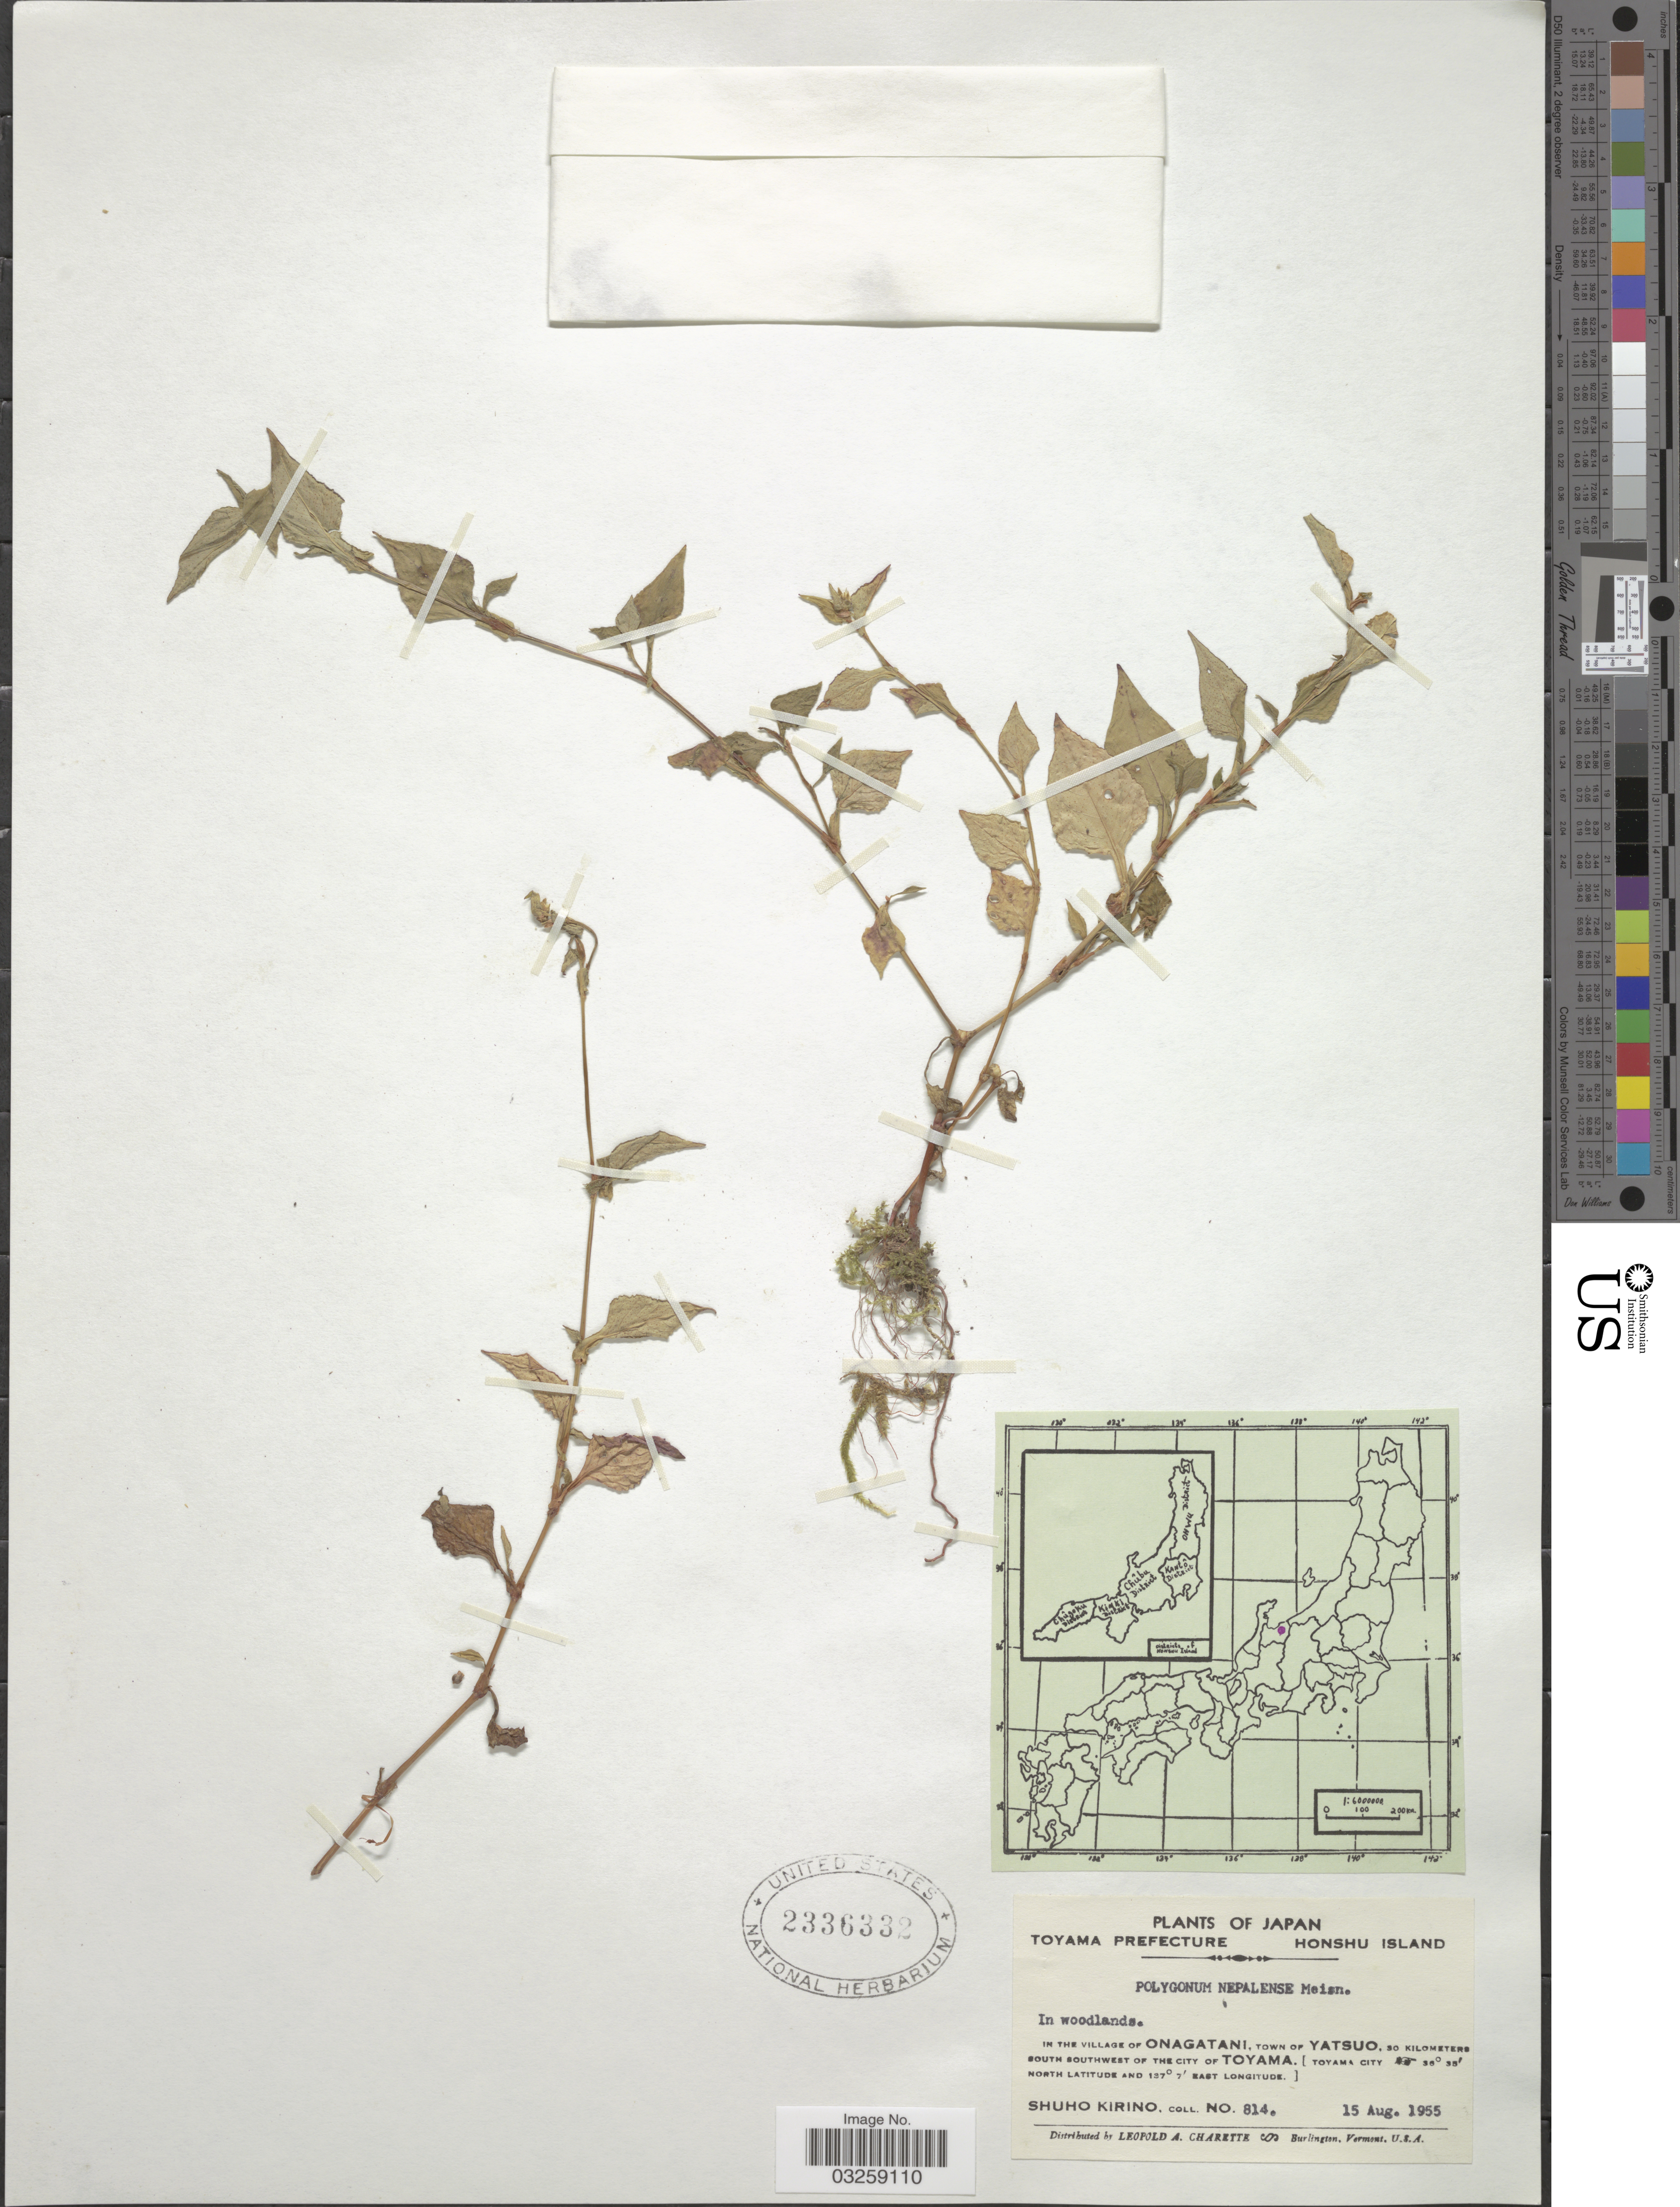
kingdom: Plantae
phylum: Tracheophyta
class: Magnoliopsida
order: Caryophyllales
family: Polygonaceae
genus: Polygonum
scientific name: Polygonum nepalense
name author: Meisn.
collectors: S. Kirino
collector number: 814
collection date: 1955-08-15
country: Japan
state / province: Toyama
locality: Toyama Prefecture. Honshu Island. In the village of Onagatani, town of Yatsuo, 30 kilometers south southwest of the City of Toyama. (Toyama City).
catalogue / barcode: US 2336332